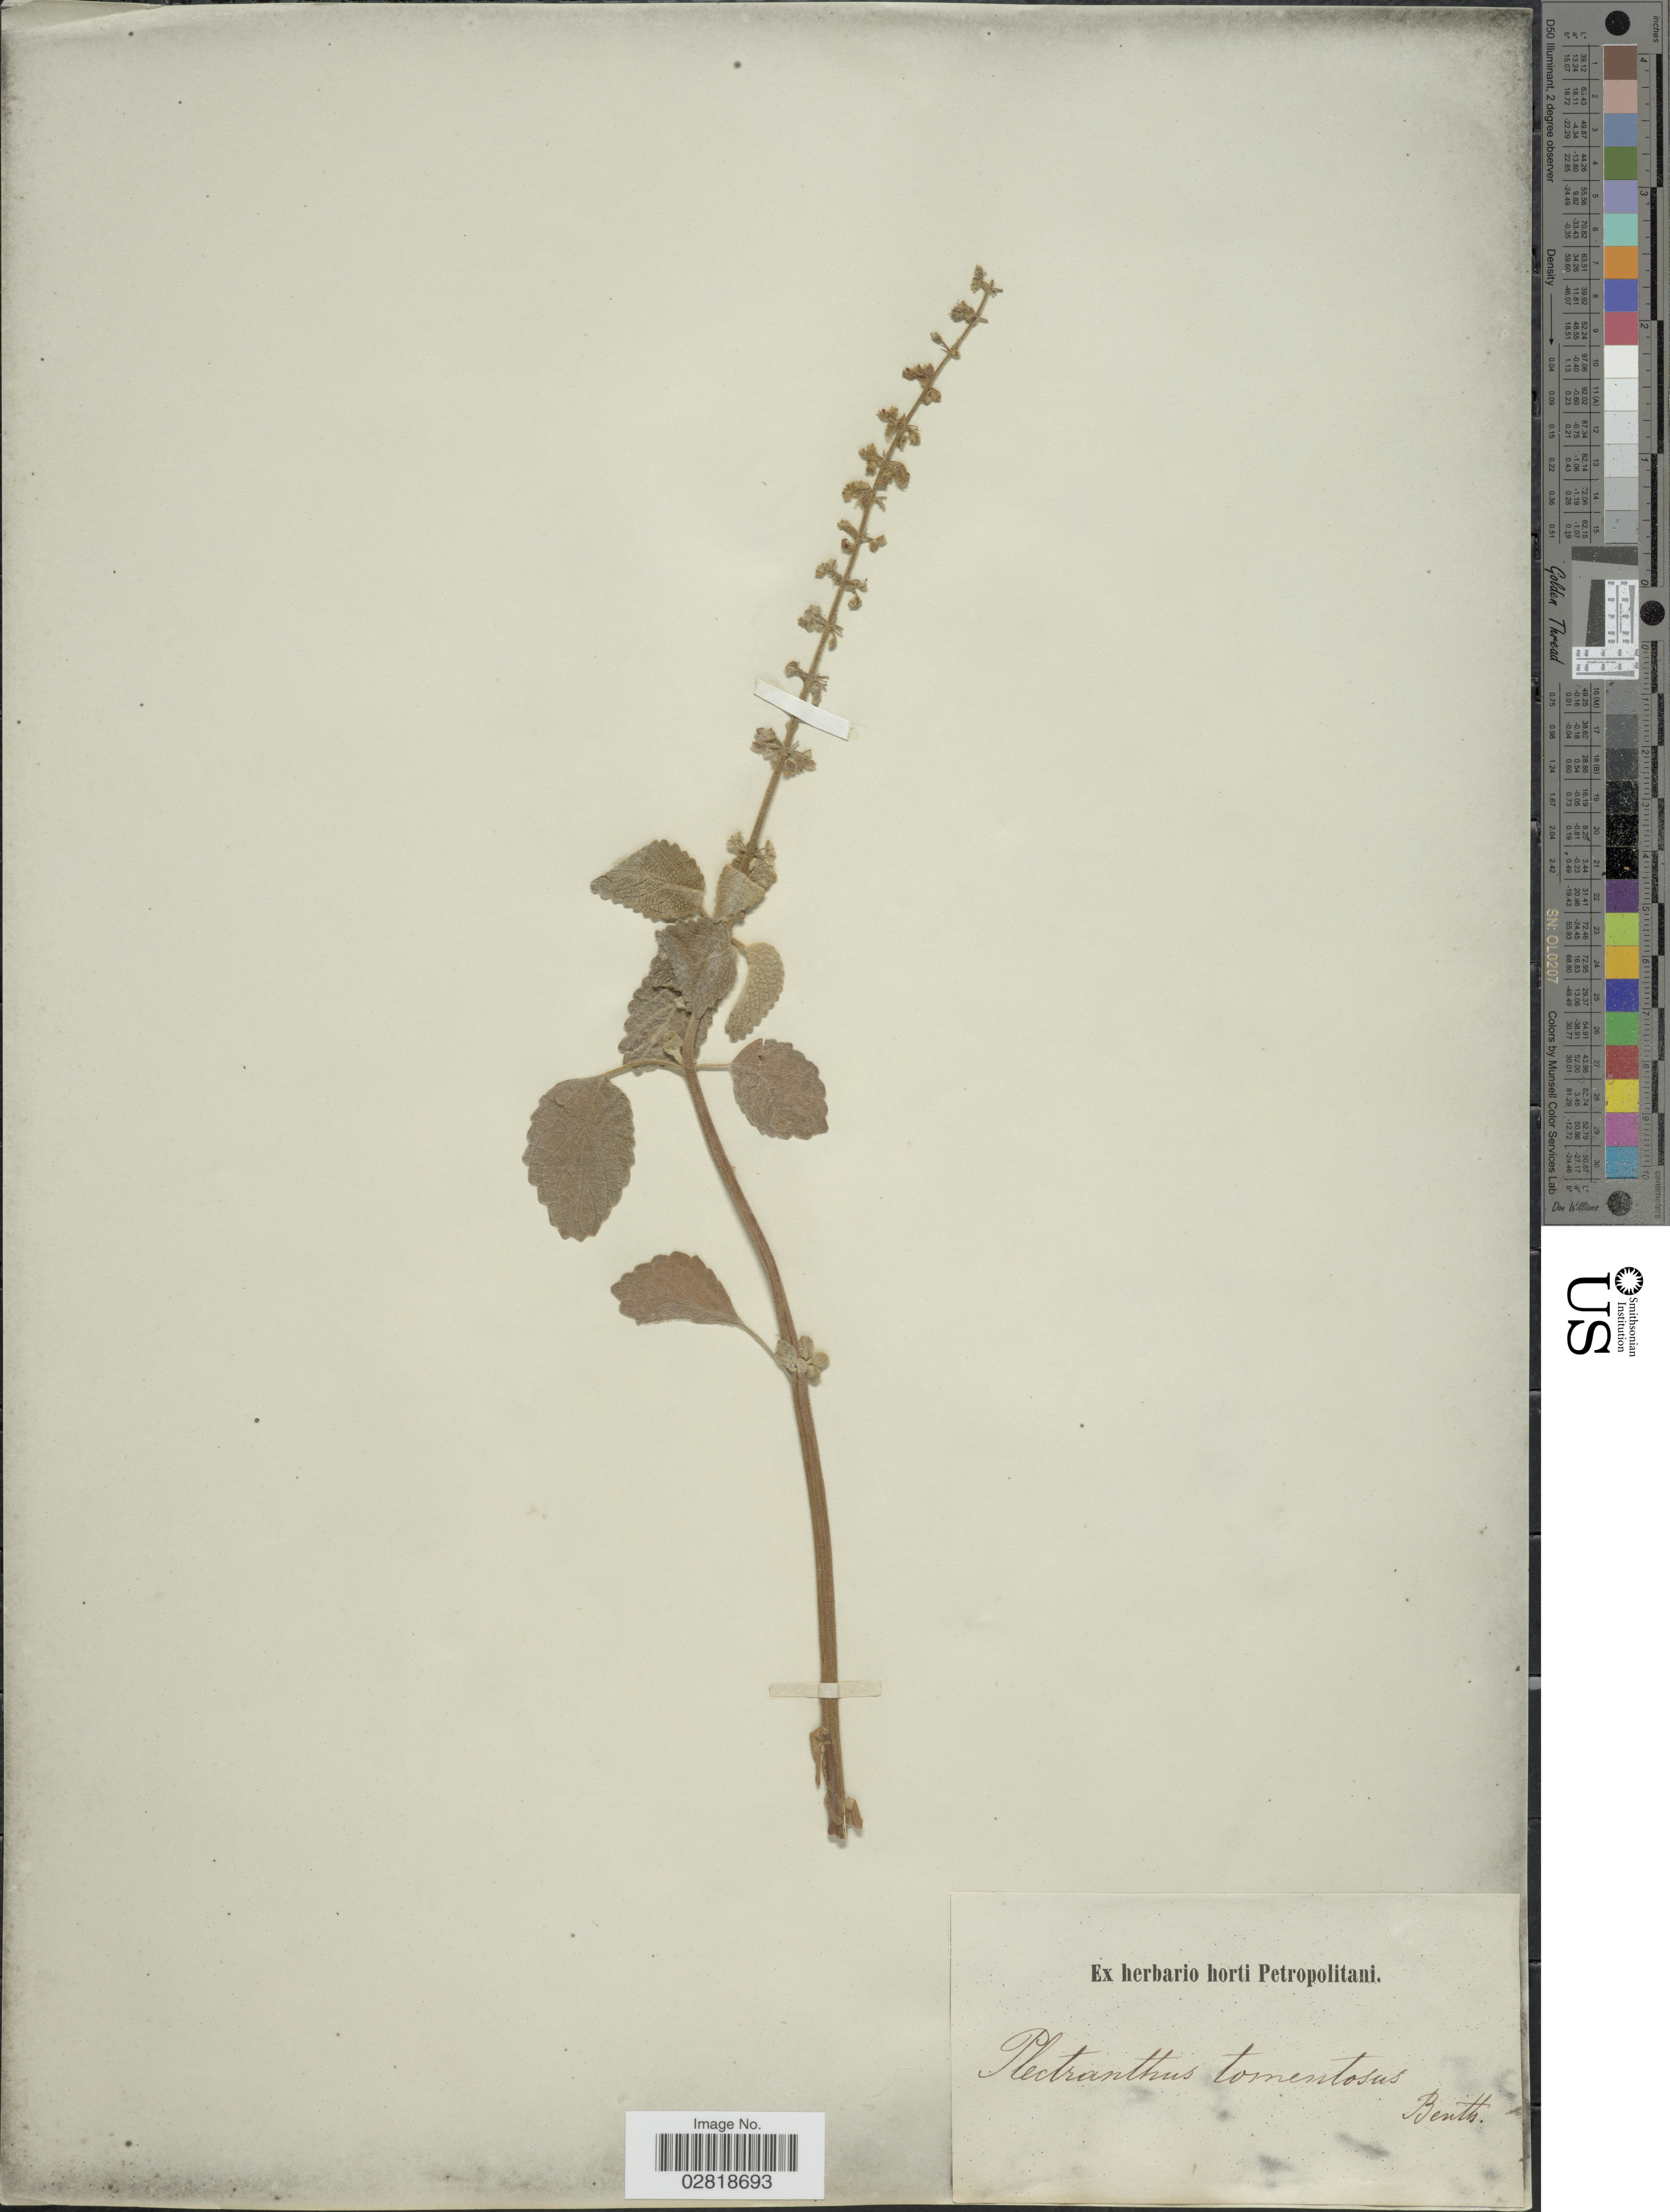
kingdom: Plantae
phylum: Tracheophyta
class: Magnoliopsida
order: Lamiales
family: Lamiaceae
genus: Plectranthus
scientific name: Plectranthus tomentosus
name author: Benth.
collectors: ex Herb. Horti Bot. Petropolitani